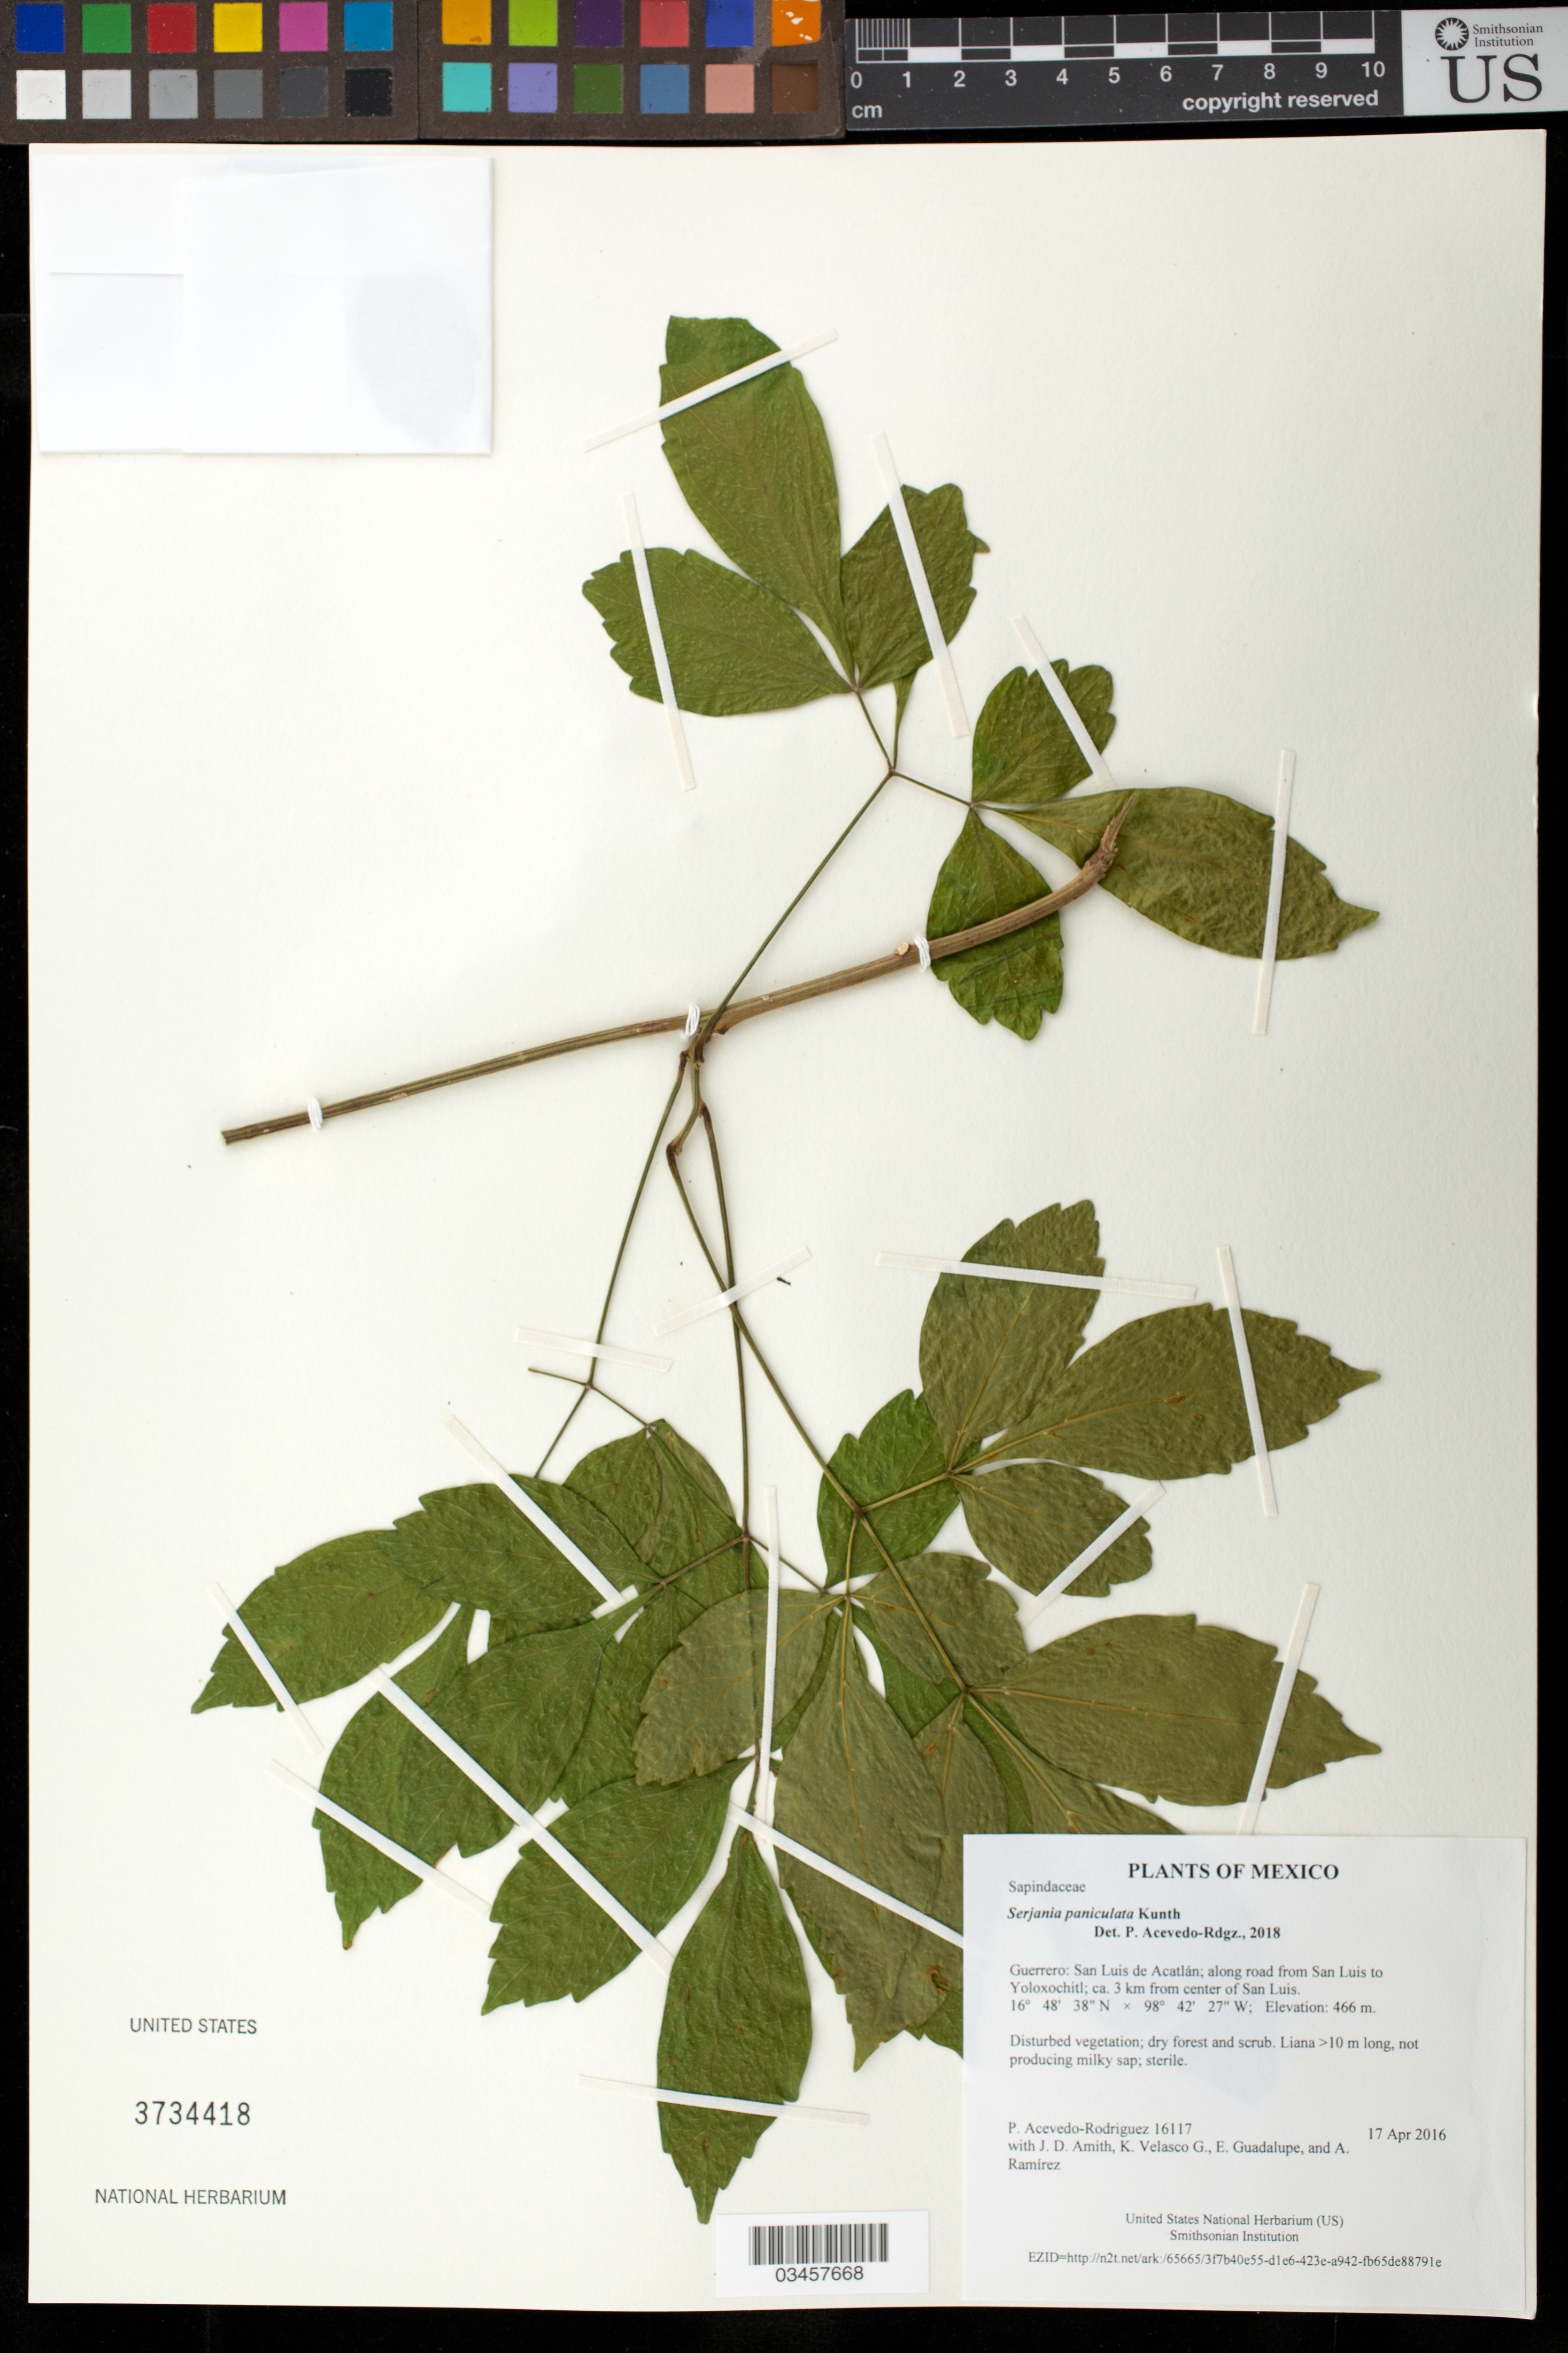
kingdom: Plantae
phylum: Tracheophyta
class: Magnoliopsida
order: Sapindales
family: Sapindaceae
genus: Serjania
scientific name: Serjania paniculata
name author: Kunth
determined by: Acevedo-Rodríguez, P., (BOT), Smithsonian Institution - National Museum of Natural History (UNITED STATES)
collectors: P. Acevedo-Rodr., J. D. Amith, K. Velasco G., E. Guadalupe & A. Ramírez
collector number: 16117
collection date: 2016-04-17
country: Mexico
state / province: Guerrero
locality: San Luis de Acatlán; along road from San Luis to Yoloxochitl; ca. 3 km from center of San Luis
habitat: Disturbed vegetation; dry forest and scrub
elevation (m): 466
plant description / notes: US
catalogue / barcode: US 3734418